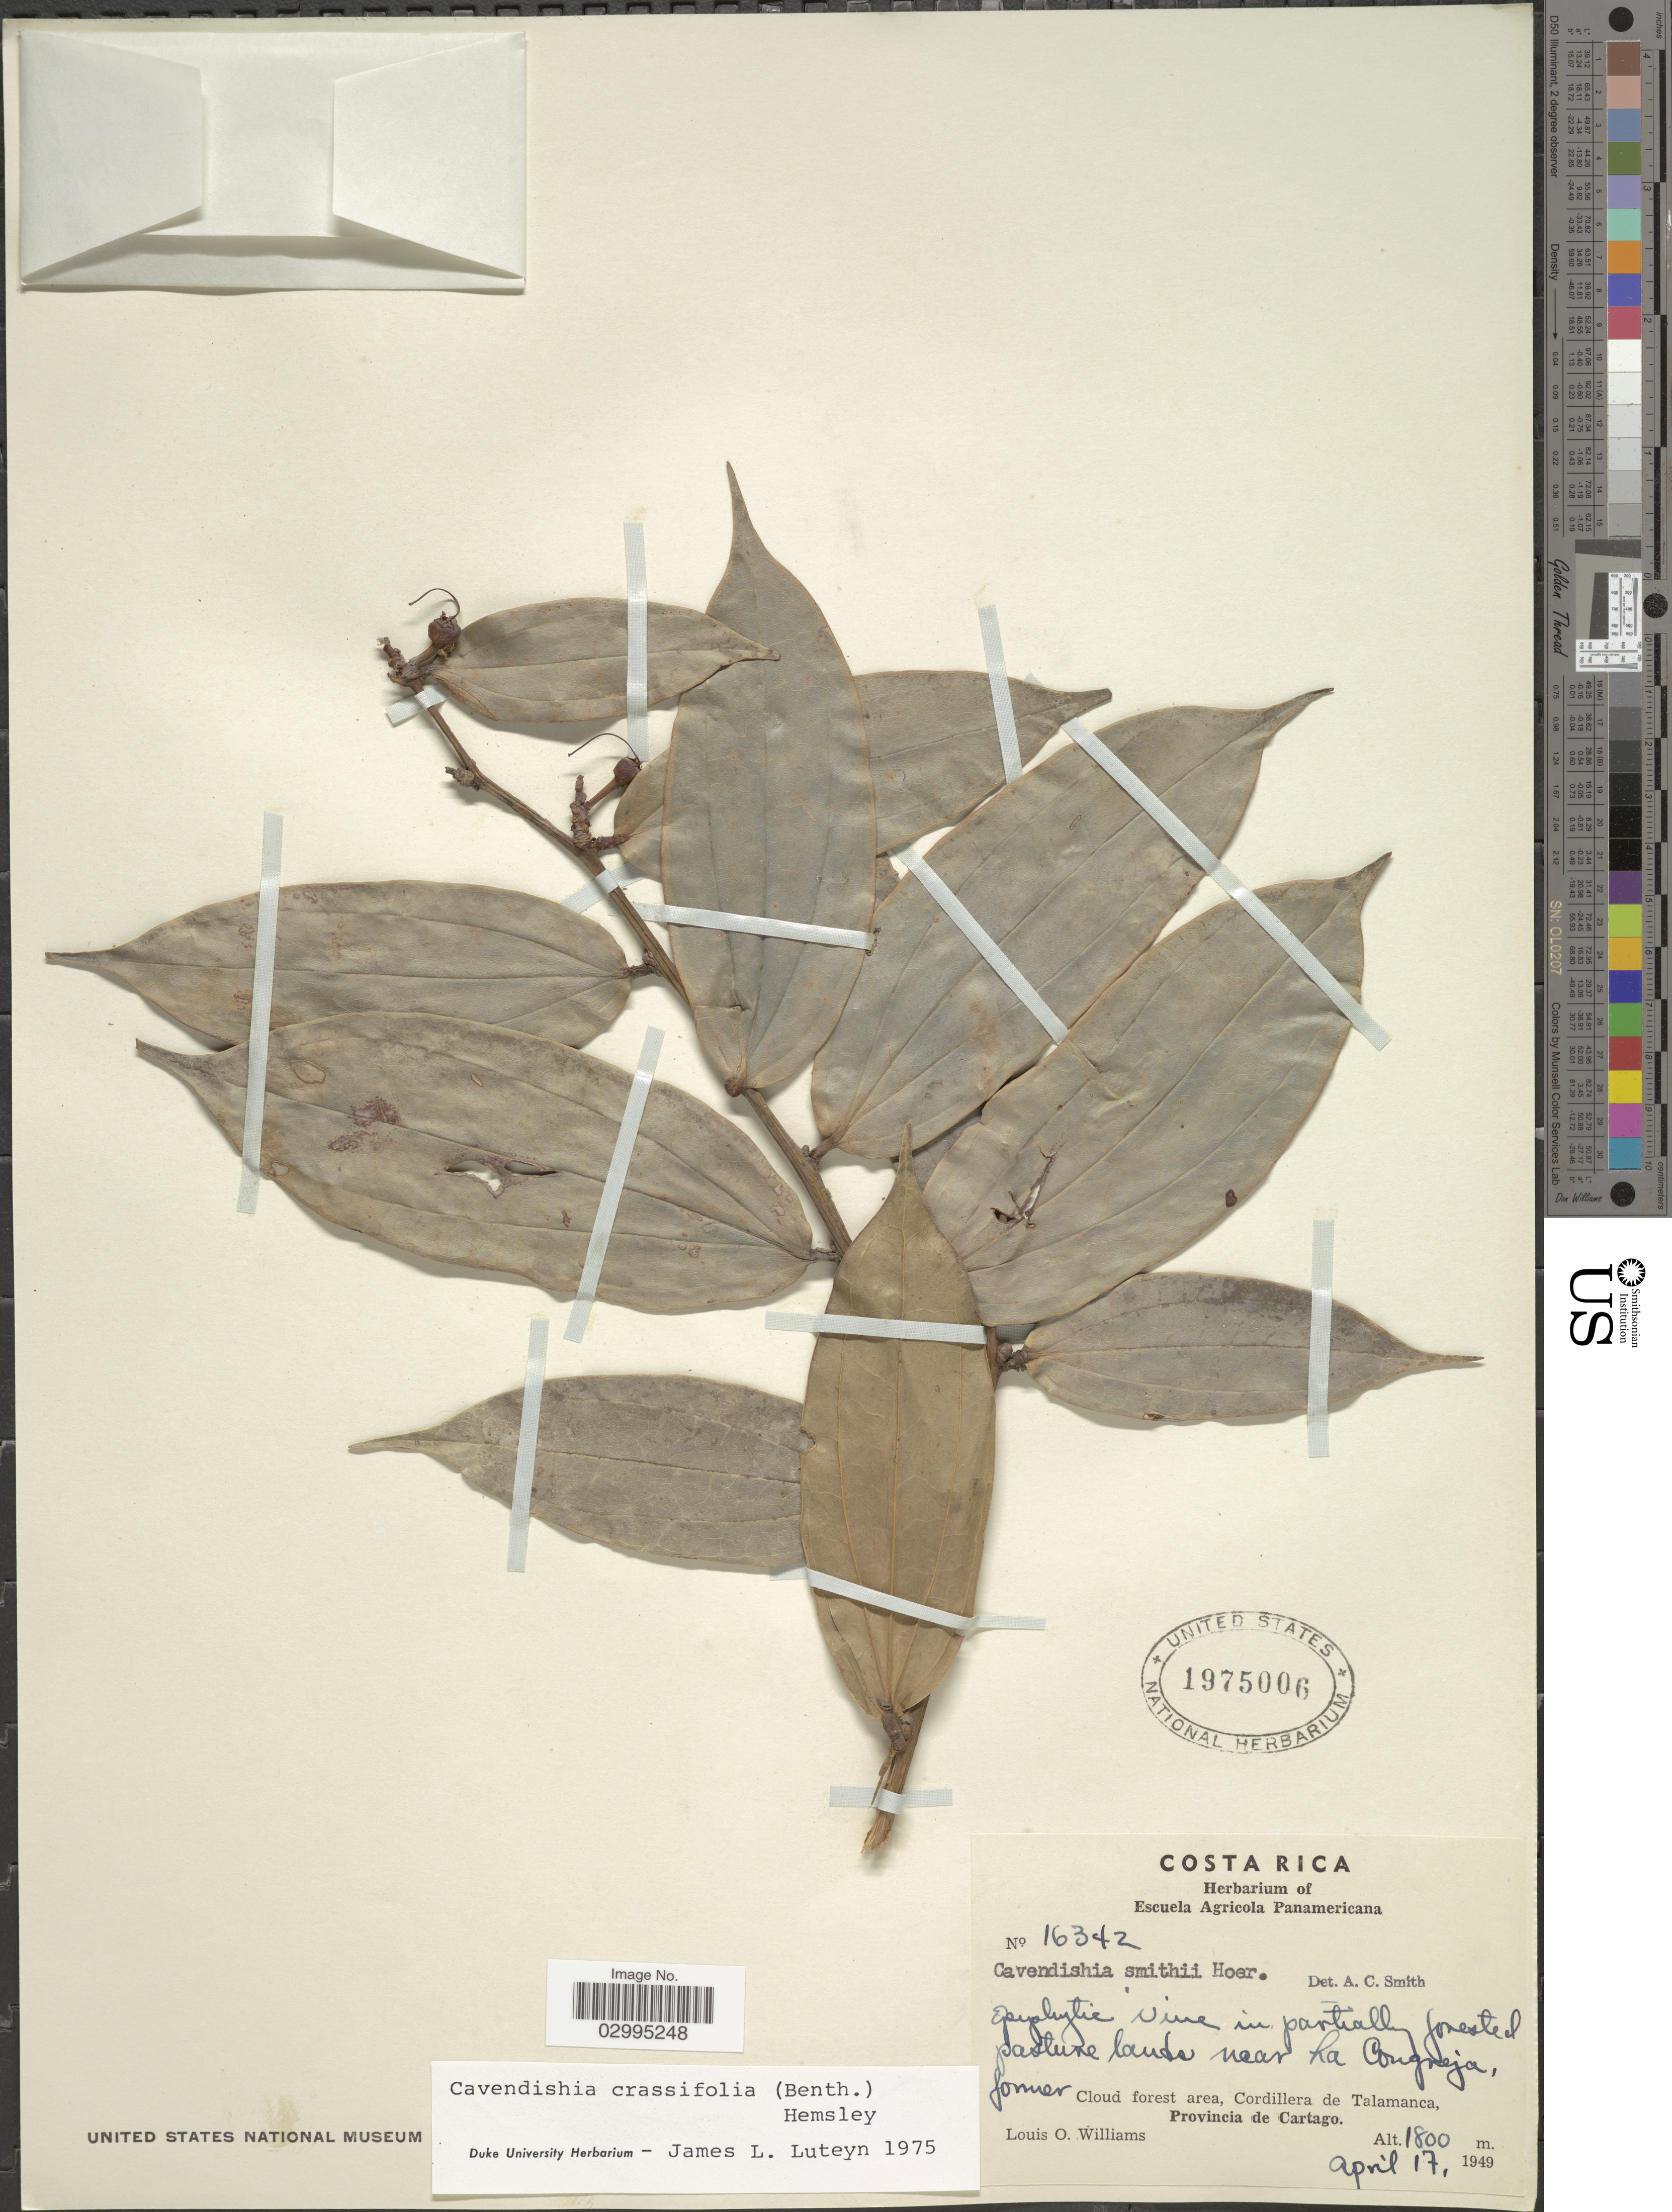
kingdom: Plantae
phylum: Tracheophyta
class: Magnoliopsida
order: Ericales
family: Ericaceae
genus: Cavendishia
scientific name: Cavendishia crassifolia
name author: (Benth.) Hemsl.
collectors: L. O. Williams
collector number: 16342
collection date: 1949-04-17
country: Costa Rica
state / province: Cartago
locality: Near La Congreja, former Cloud forest area, Cordillera de Talamanca.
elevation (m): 1800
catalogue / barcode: US 1975006